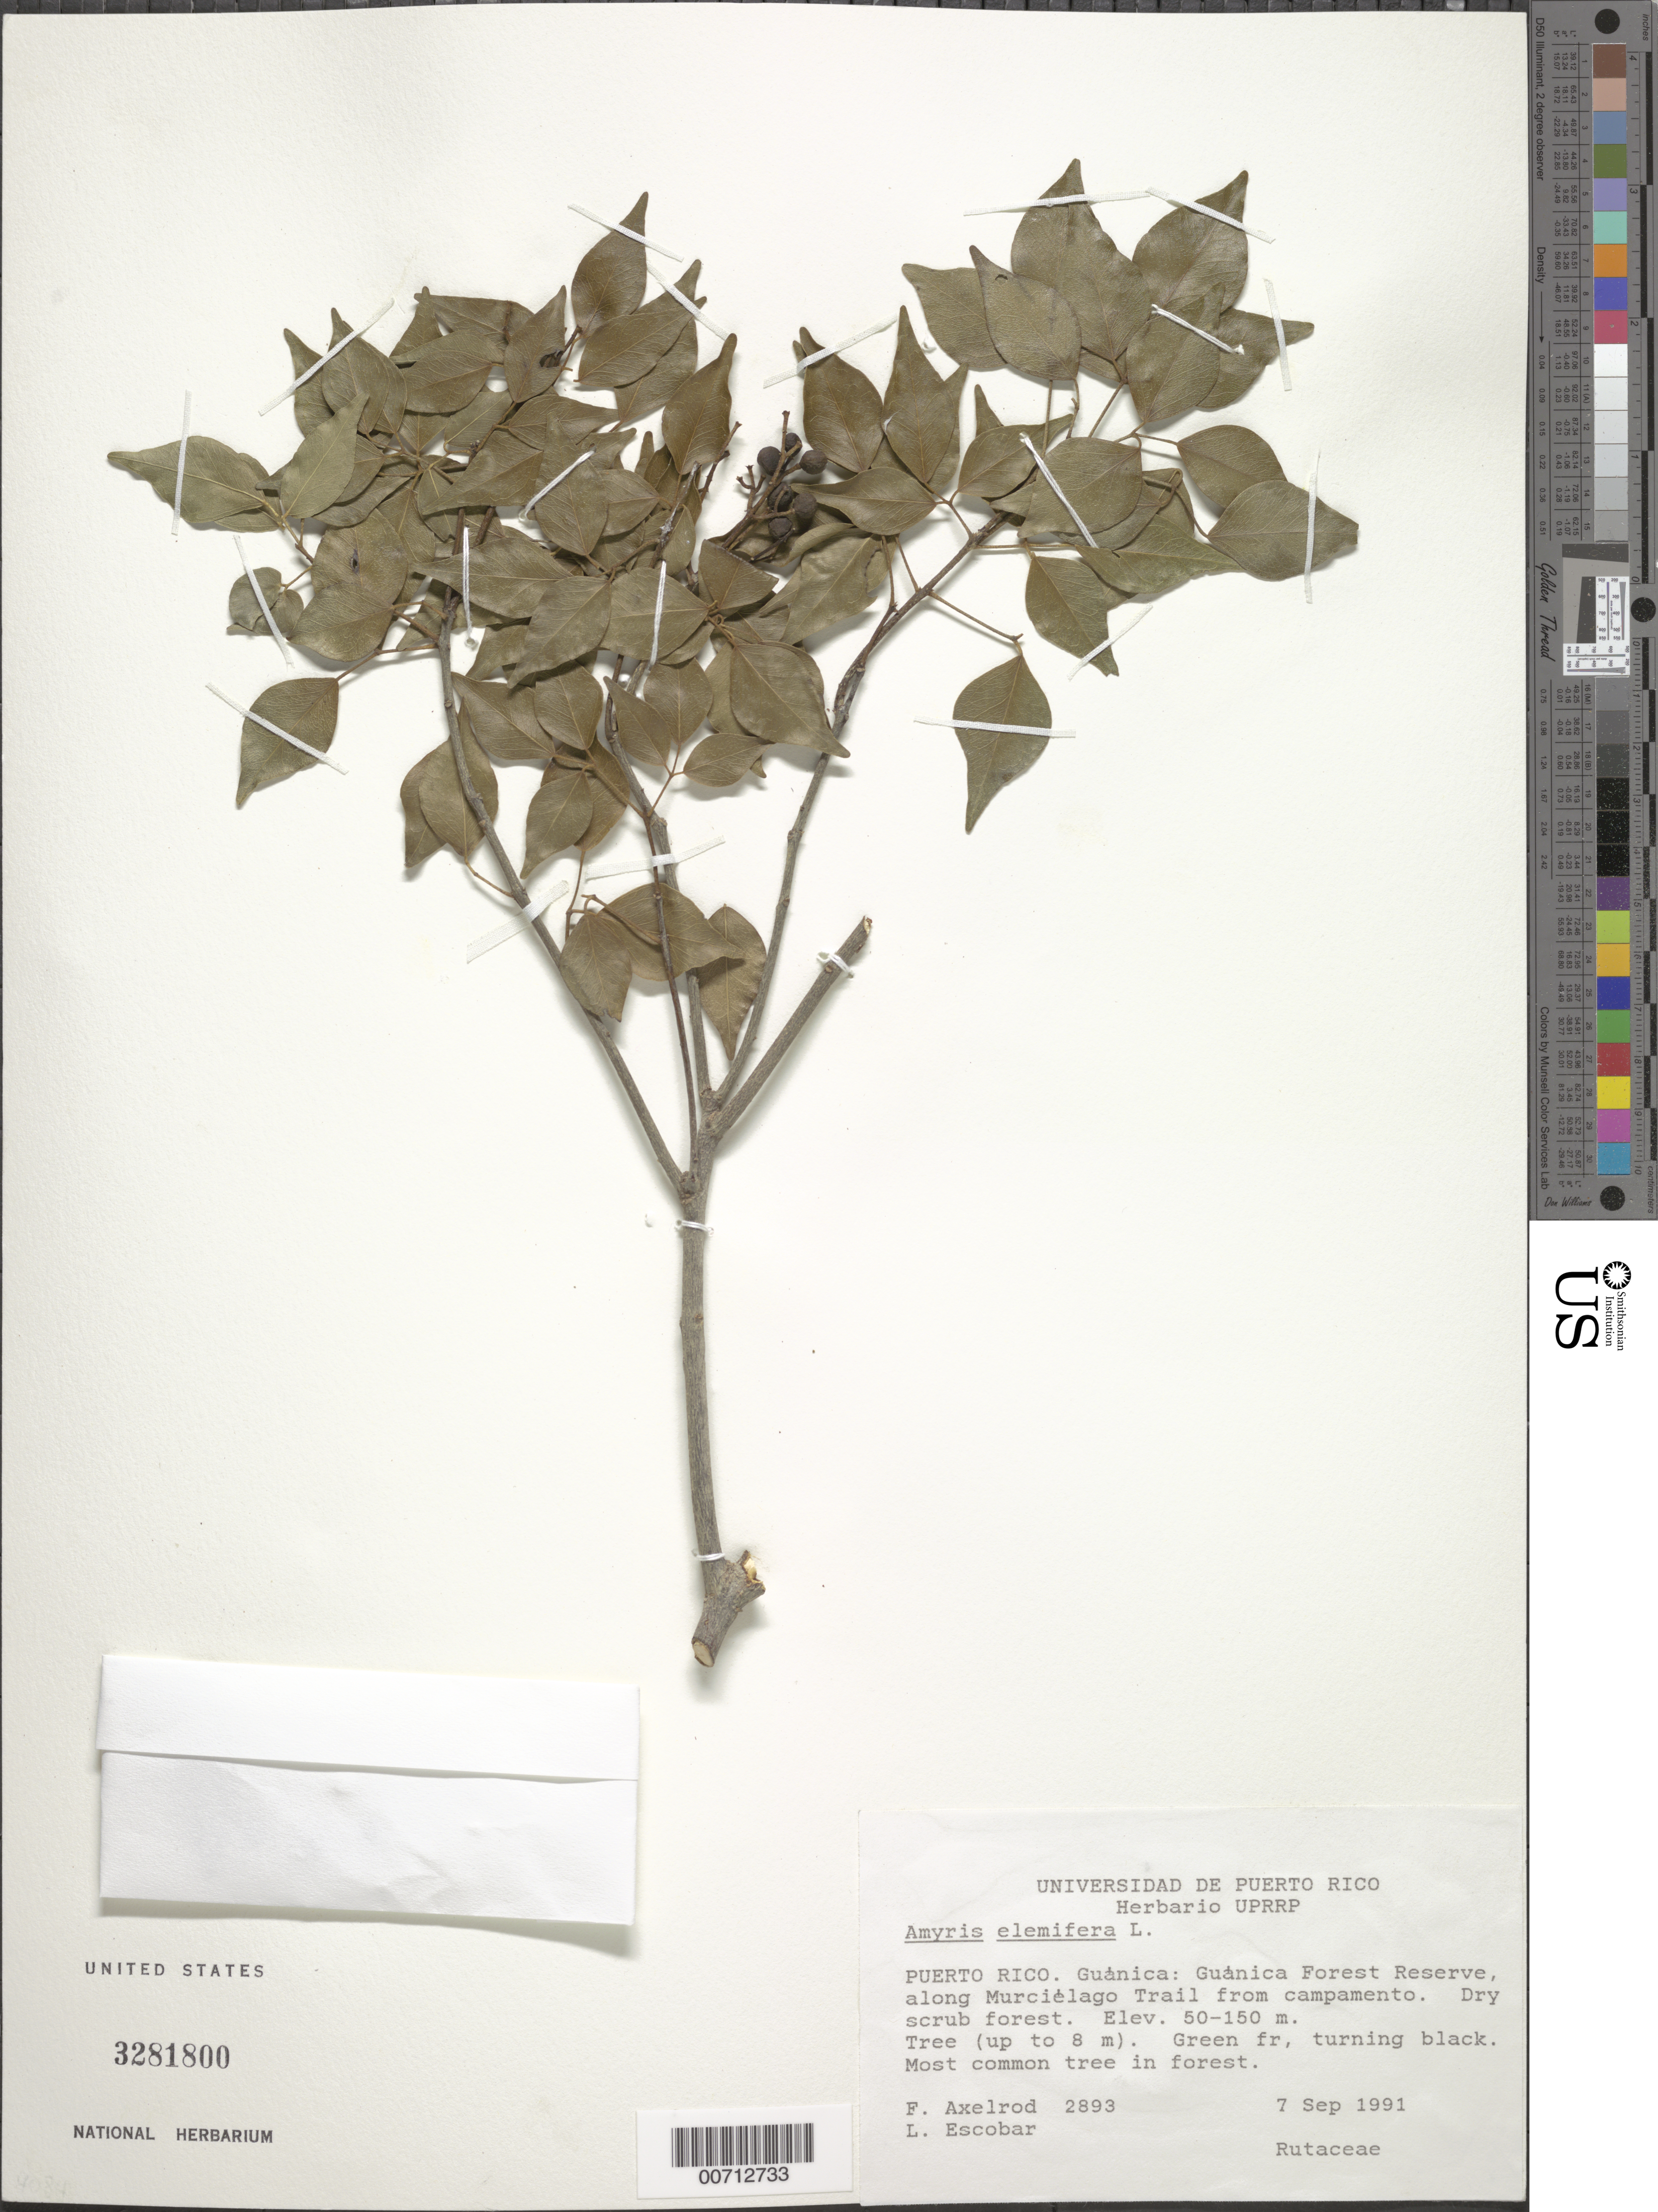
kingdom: Plantae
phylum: Tracheophyta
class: Magnoliopsida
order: Sapindales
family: Rutaceae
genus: Amyris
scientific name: Amyris elemifera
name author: L.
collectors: F. S. Axelrod & L. Escobar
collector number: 2893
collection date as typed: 07 Sep 1991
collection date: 1991-09-07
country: Puerto Rico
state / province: Guanica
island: Greater Antilles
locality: Guanica Forest Reserve, along Murcielago Trail from campamento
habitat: Dry scrub forest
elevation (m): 50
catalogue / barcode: US 3281800